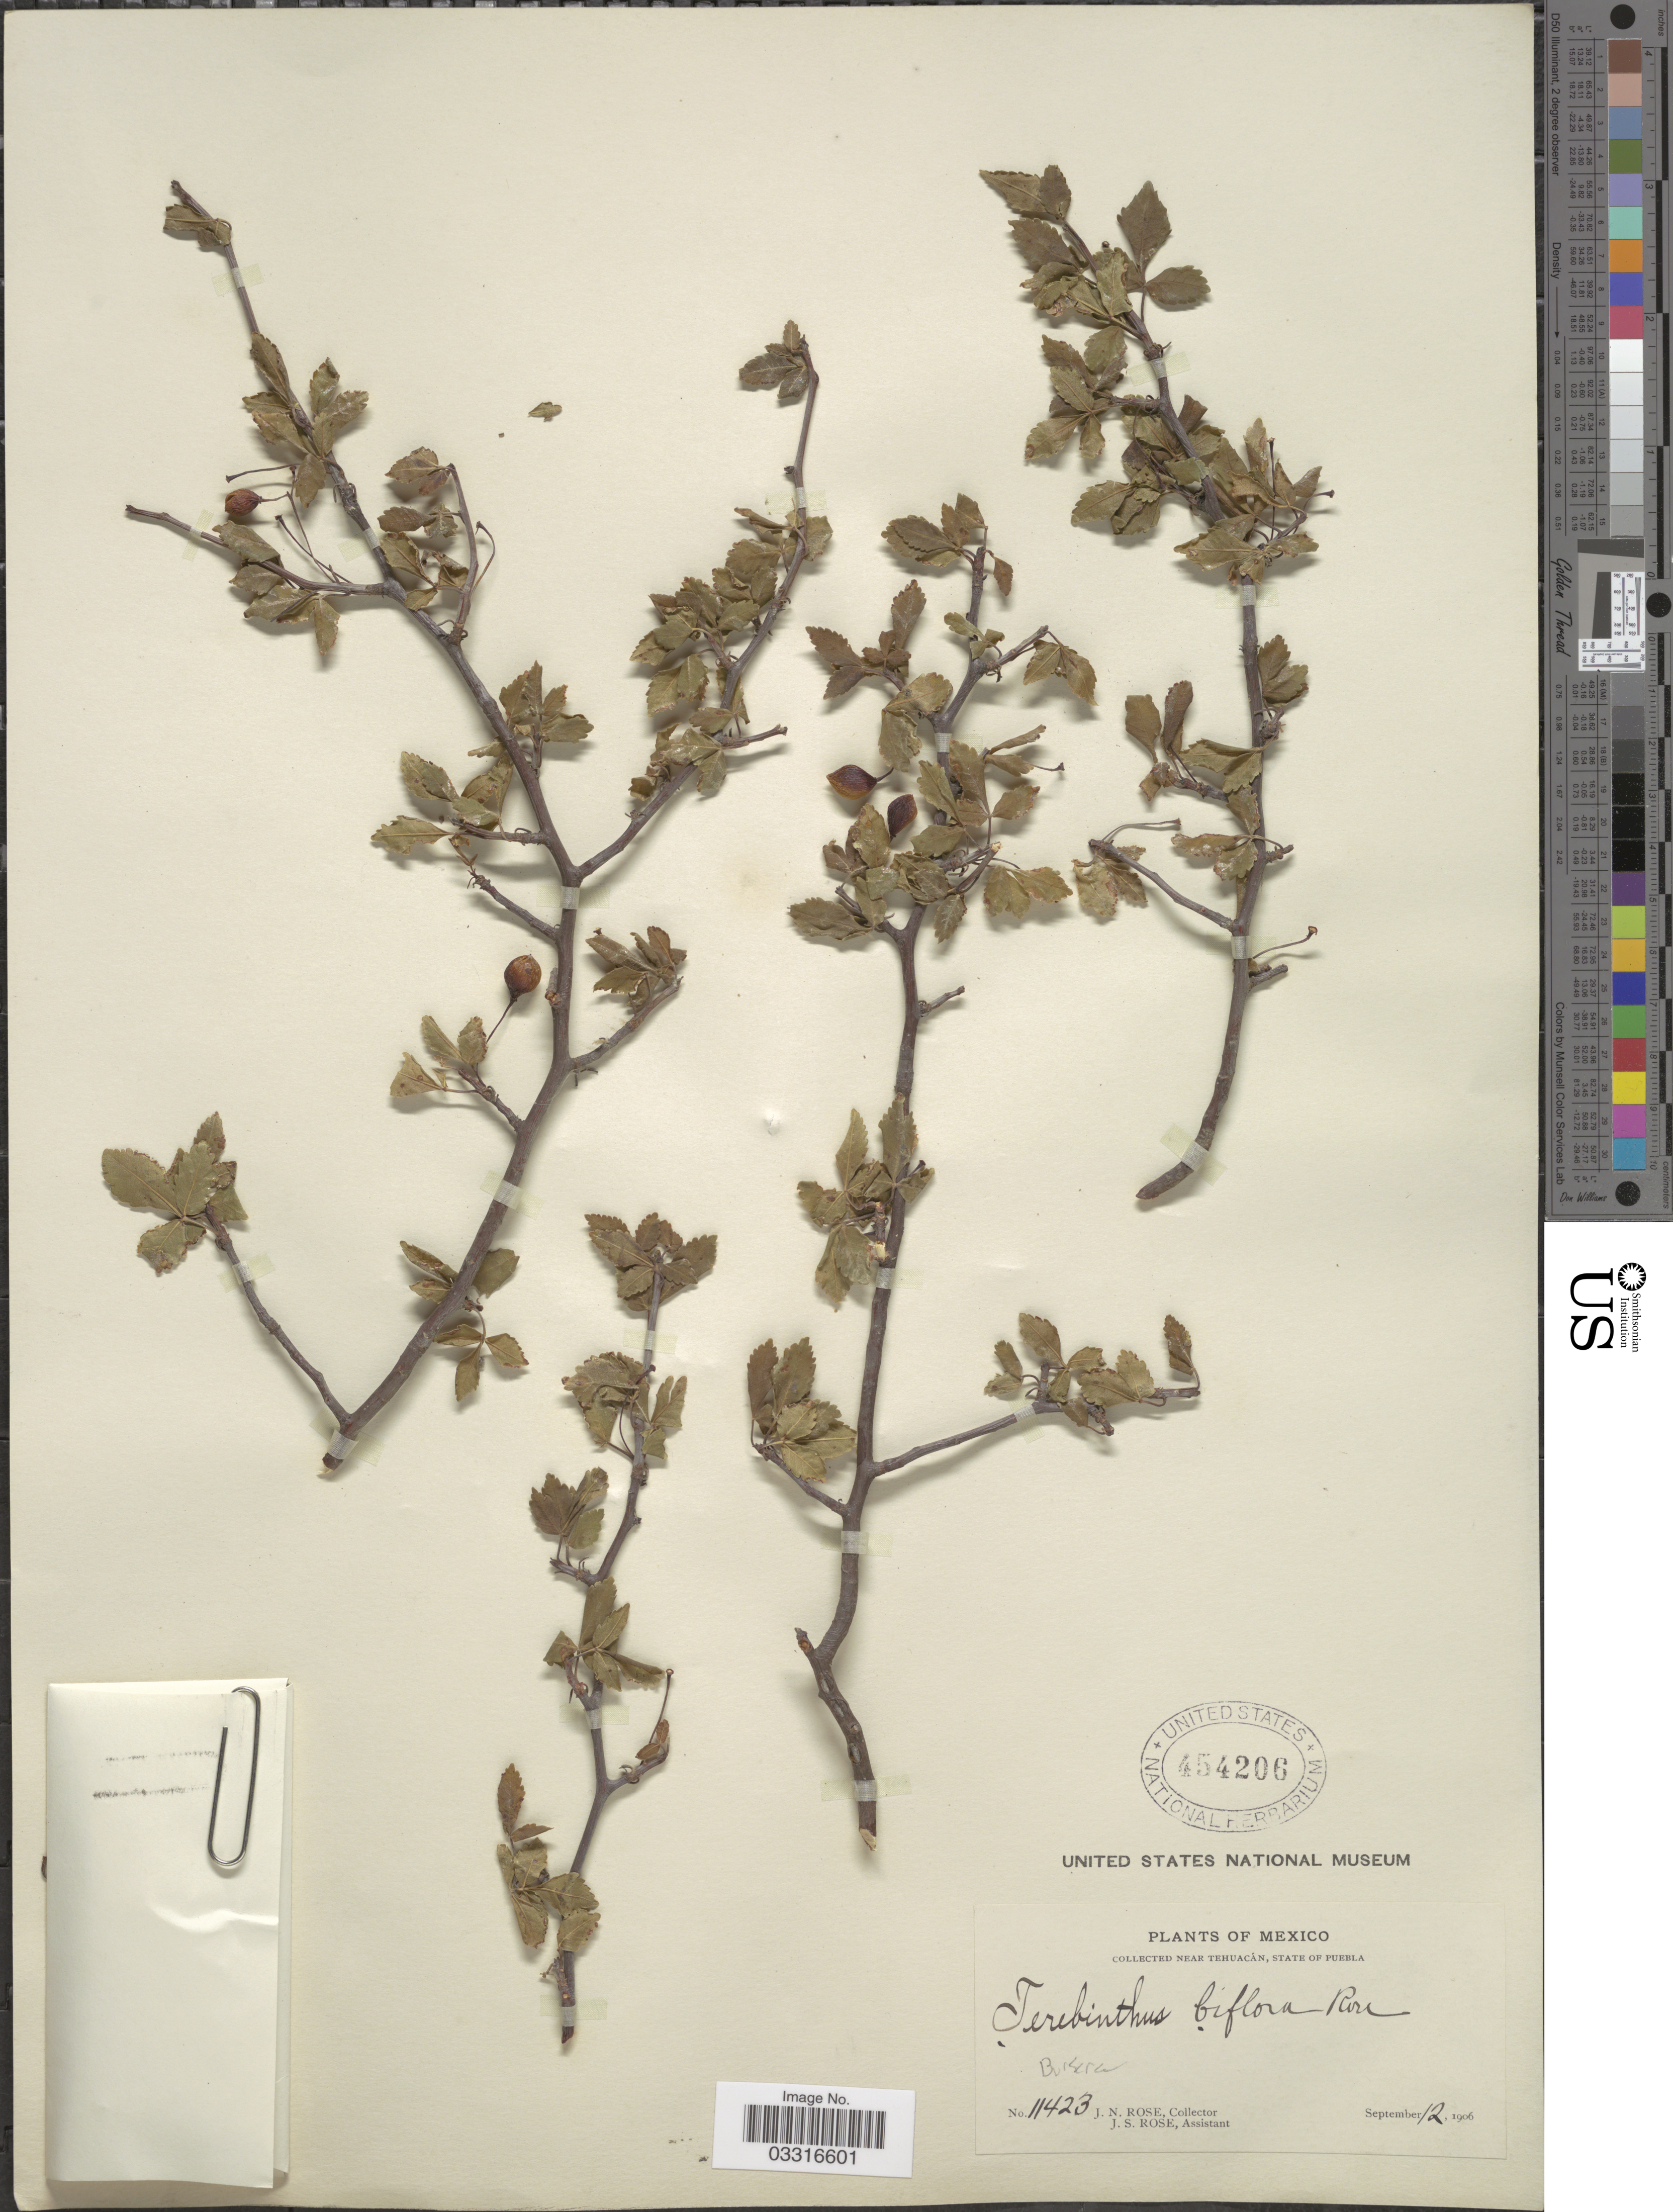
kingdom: Plantae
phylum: Tracheophyta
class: Magnoliopsida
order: Sapindales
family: Burseraceae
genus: Bursera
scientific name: Bursera biflora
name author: Standl.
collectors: J. N. Rose & J. S. Rose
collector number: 11423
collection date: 1906-09-12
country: Mexico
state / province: Puebla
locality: Near Tehuacán.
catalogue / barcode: US 454206